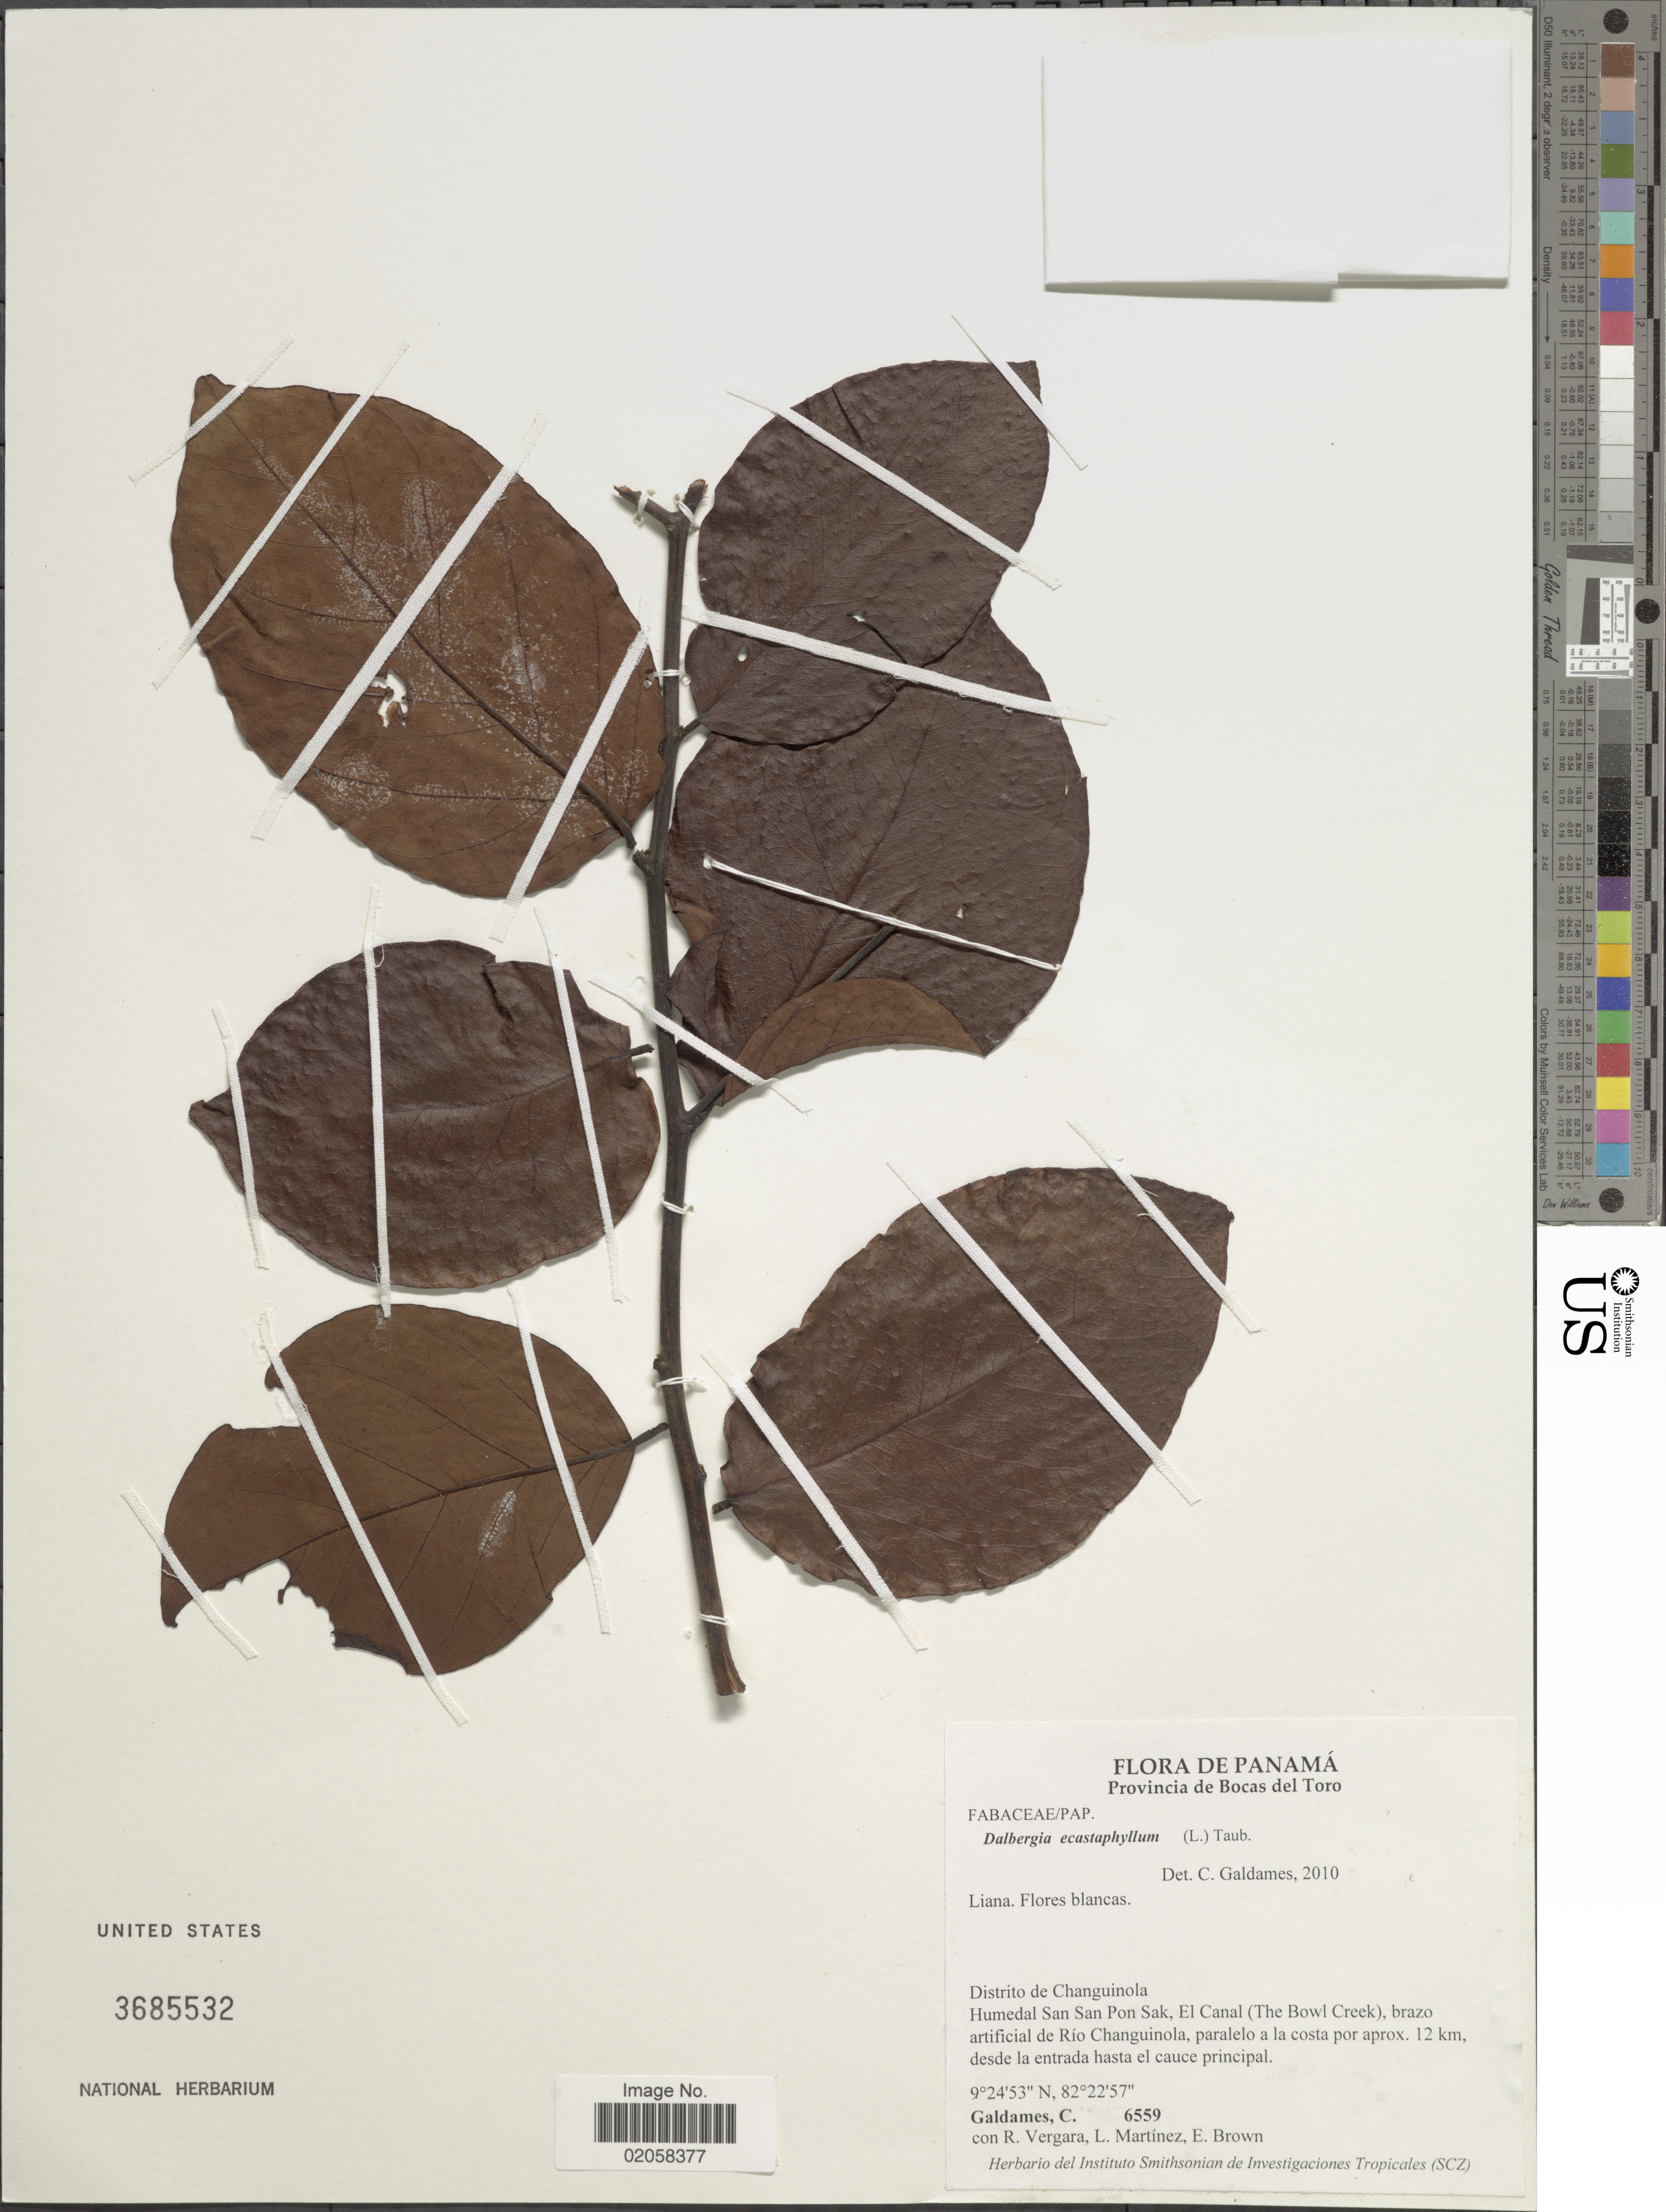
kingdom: Plantae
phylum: Tracheophyta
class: Magnoliopsida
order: Fabales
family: Fabaceae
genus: Dalbergia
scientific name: Dalbergia ecastaphyllum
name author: (L.) Taub.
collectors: C. Galdames, R. Vergara, L. Martinez & E. Brown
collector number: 6559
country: Panama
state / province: Bocas del Toro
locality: Distrito de Changuinola, Humedal San San Pon Sak, El Canal (The Bowl Creek), brazo artificial de Rio Changuinola, paralelo al la costa por aprox 12 km, desde la entrada hasta el cauce principal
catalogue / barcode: US 3685532